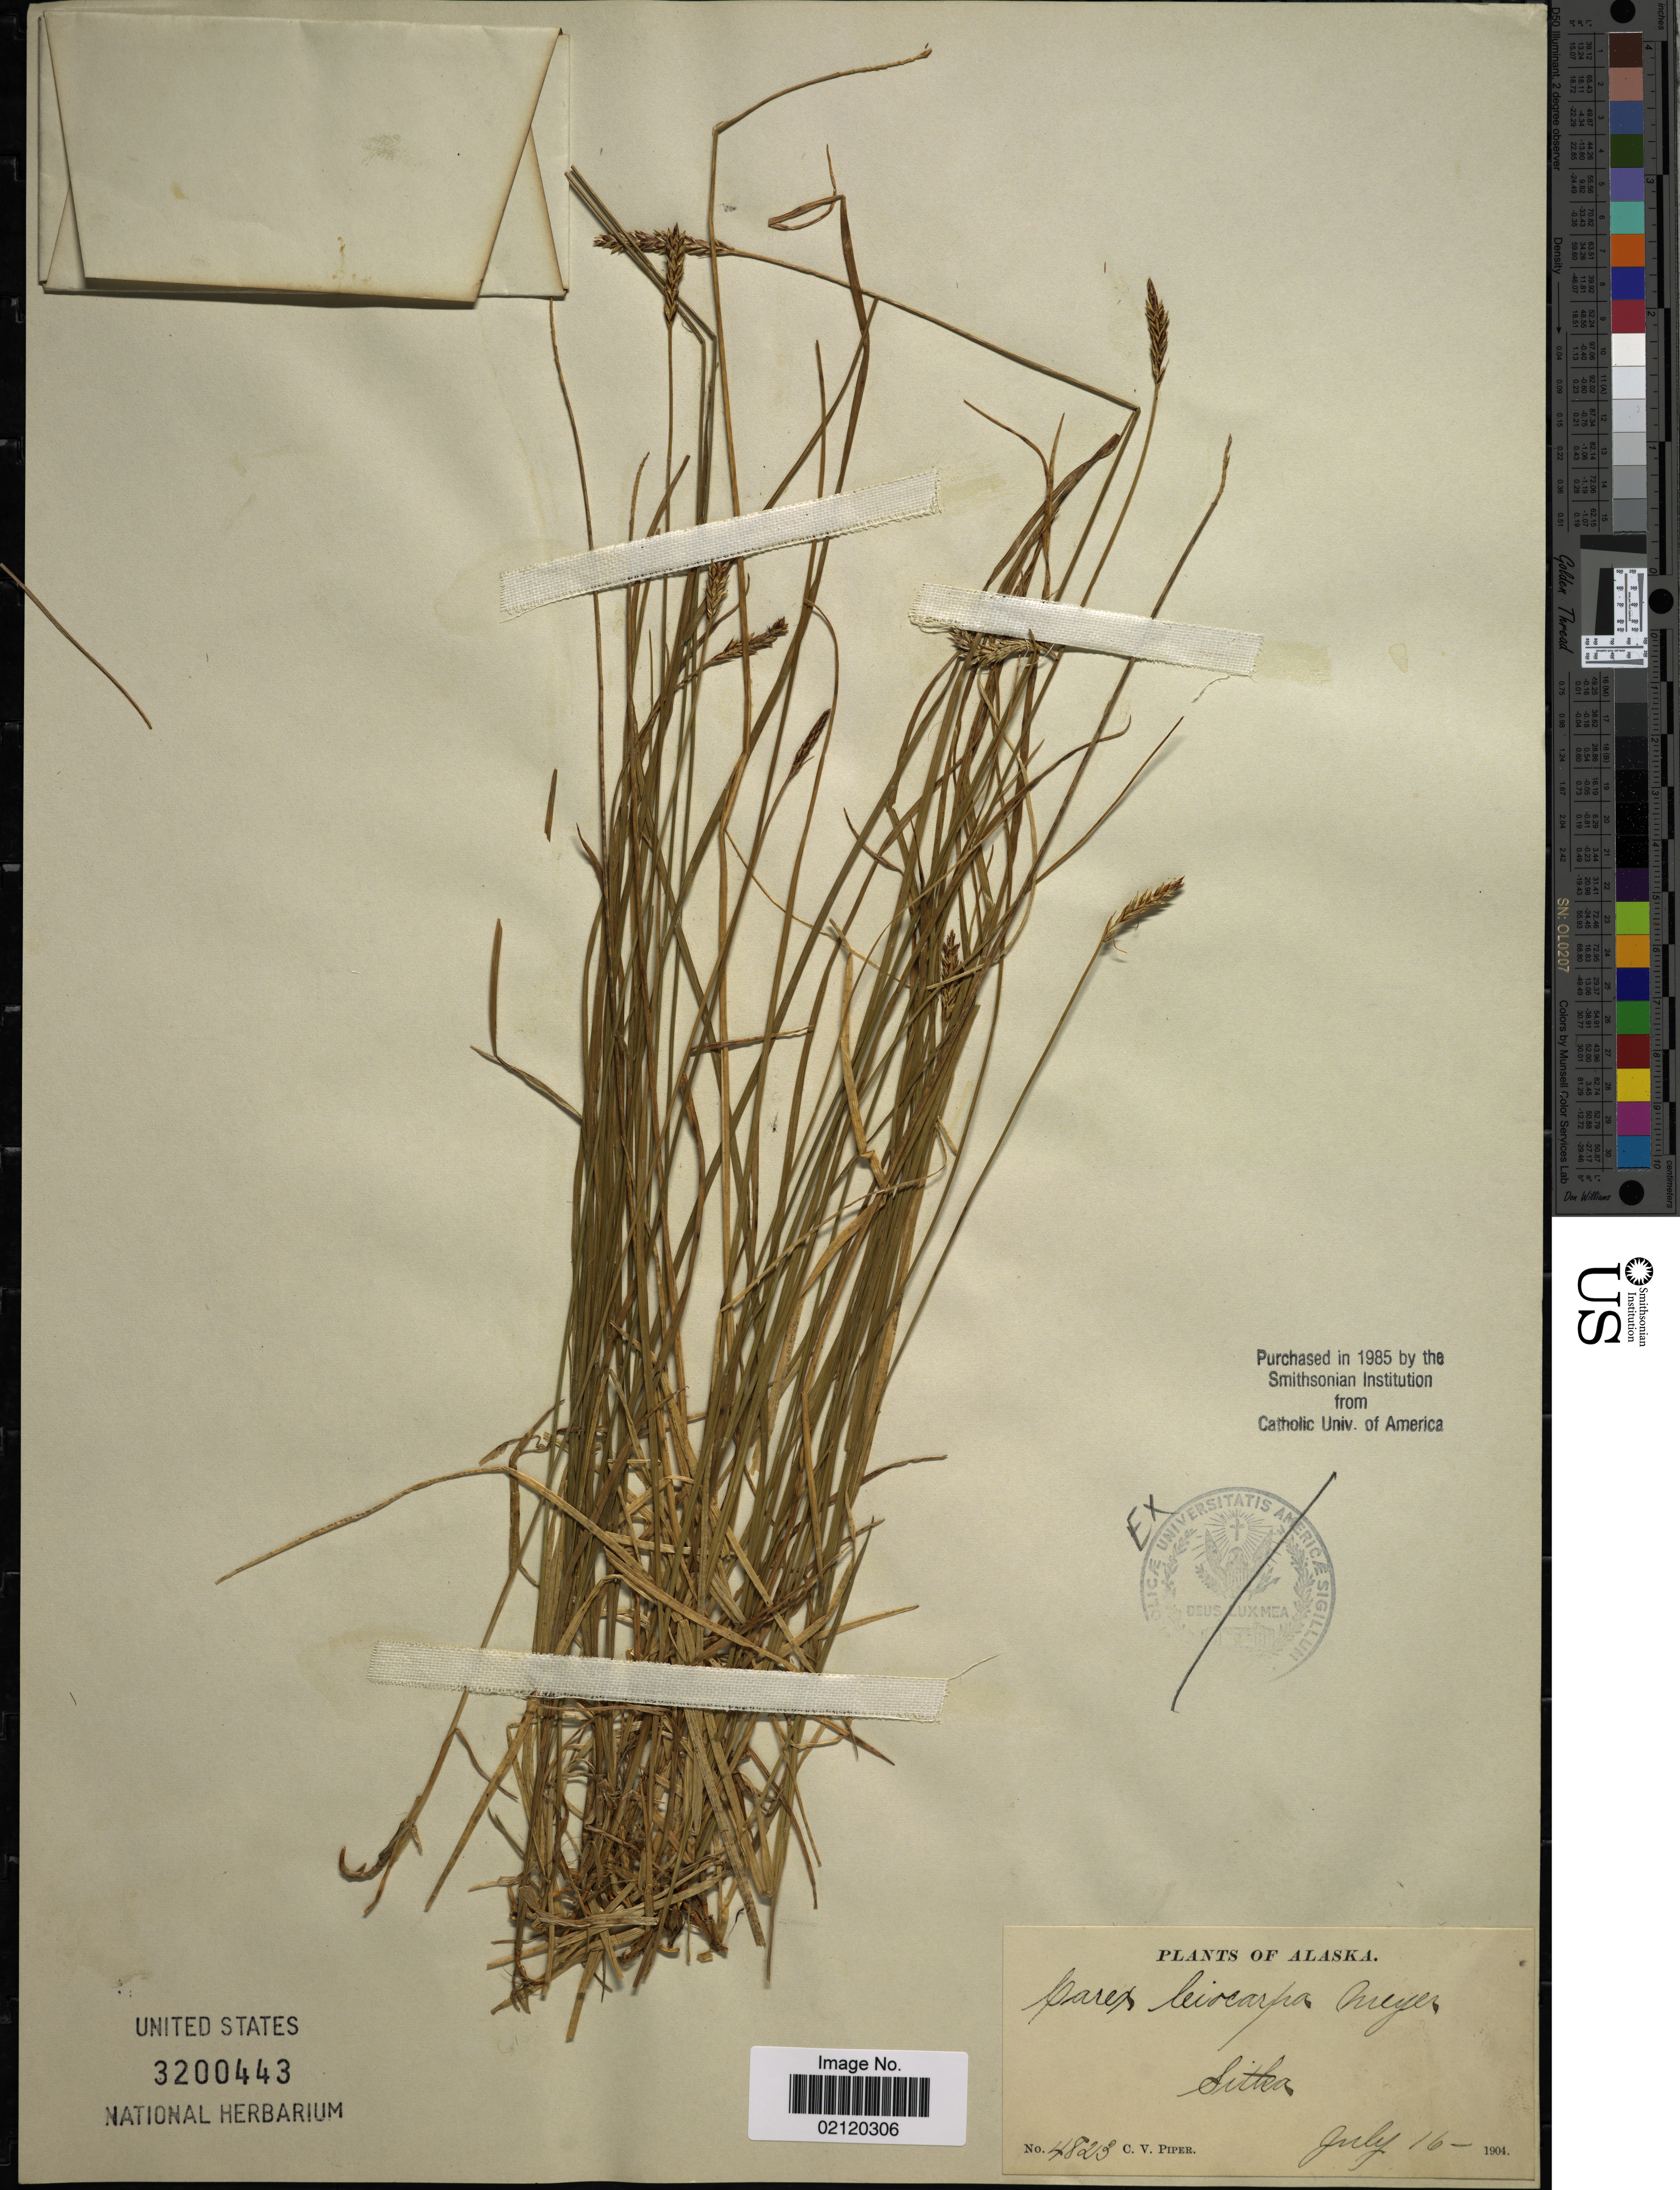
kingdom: Plantae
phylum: Tracheophyta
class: Liliopsida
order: Poales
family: Cyperaceae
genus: Carex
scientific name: Carex anthoxanthea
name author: J. Presl & C. Presl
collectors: C. V. Piper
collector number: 4823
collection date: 1904-07-16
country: United States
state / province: Alaska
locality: Sitka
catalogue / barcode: US 3200443